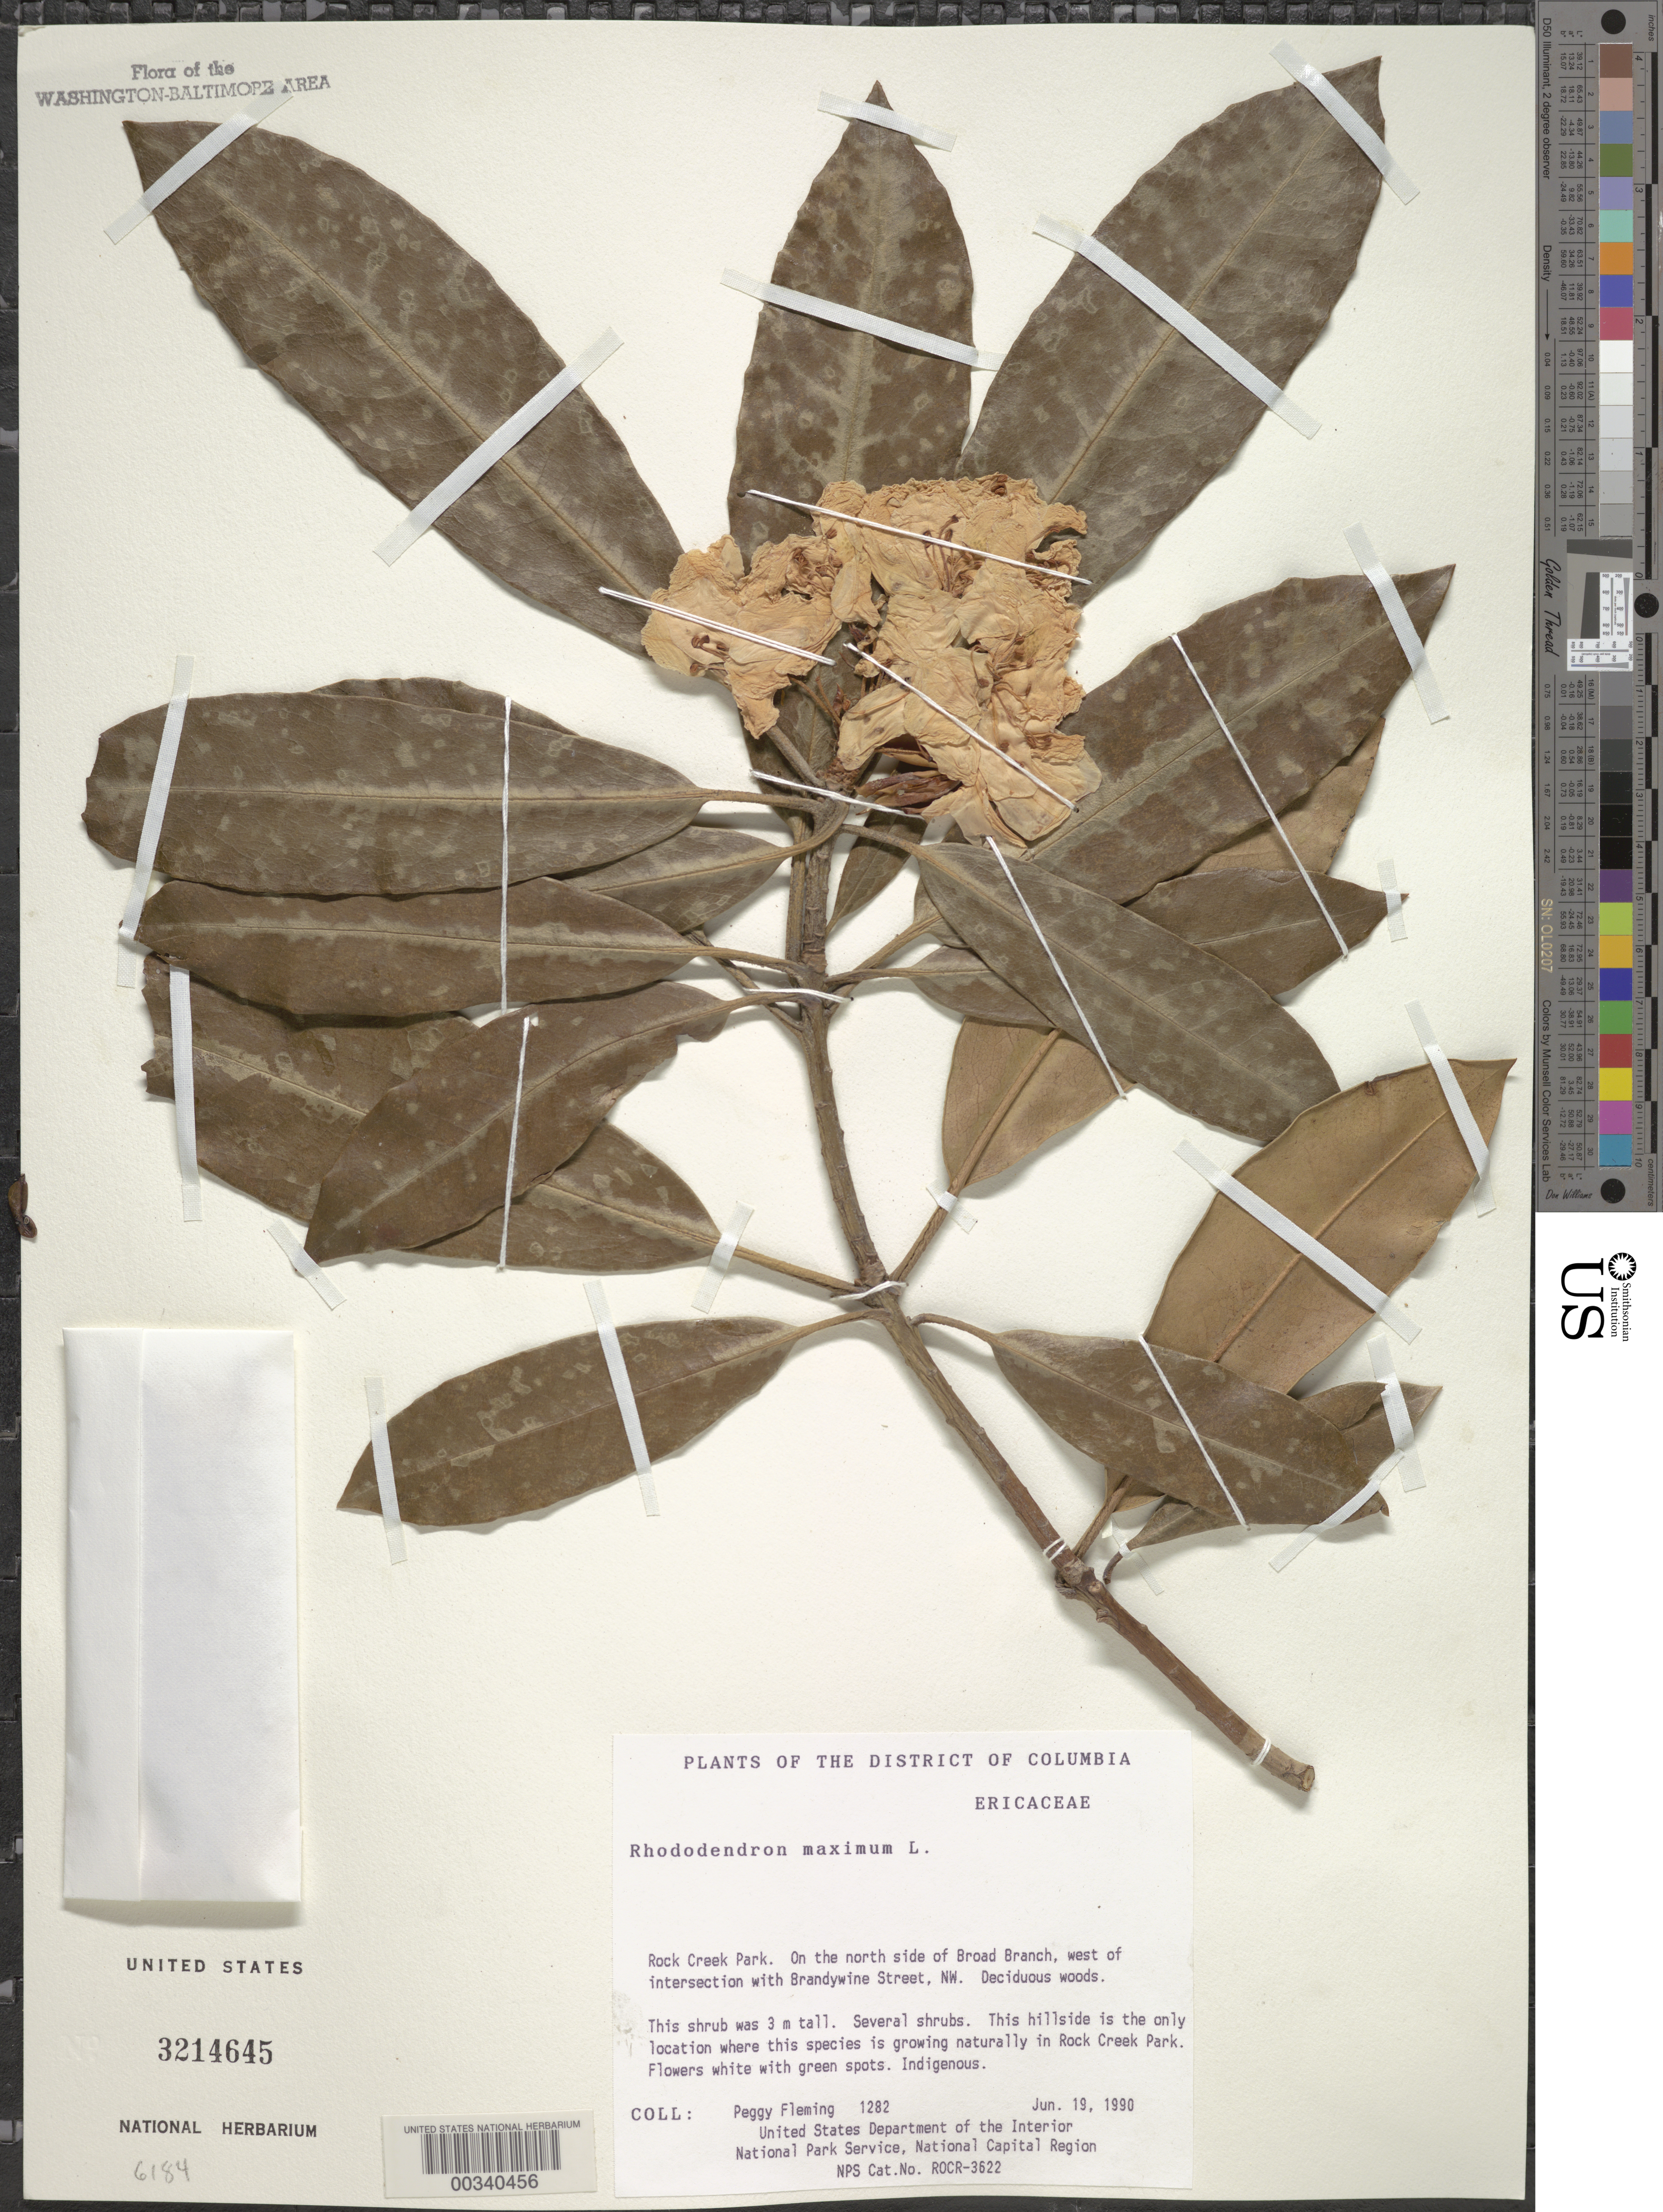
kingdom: Plantae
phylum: Tracheophyta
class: Magnoliopsida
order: Ericales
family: Ericaceae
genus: Rhododendron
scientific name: Rhododendron maximum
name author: L.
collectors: P. Fleming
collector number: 1282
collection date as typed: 19 Jun 1990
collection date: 1990-06-19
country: United States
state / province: District of Columbia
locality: Rock Creek Park, N side of Broad Branch, W of intersection with Brandywine Street, NW Rock Creek Park and Vicinity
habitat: Deciduous woods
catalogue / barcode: US 3214645